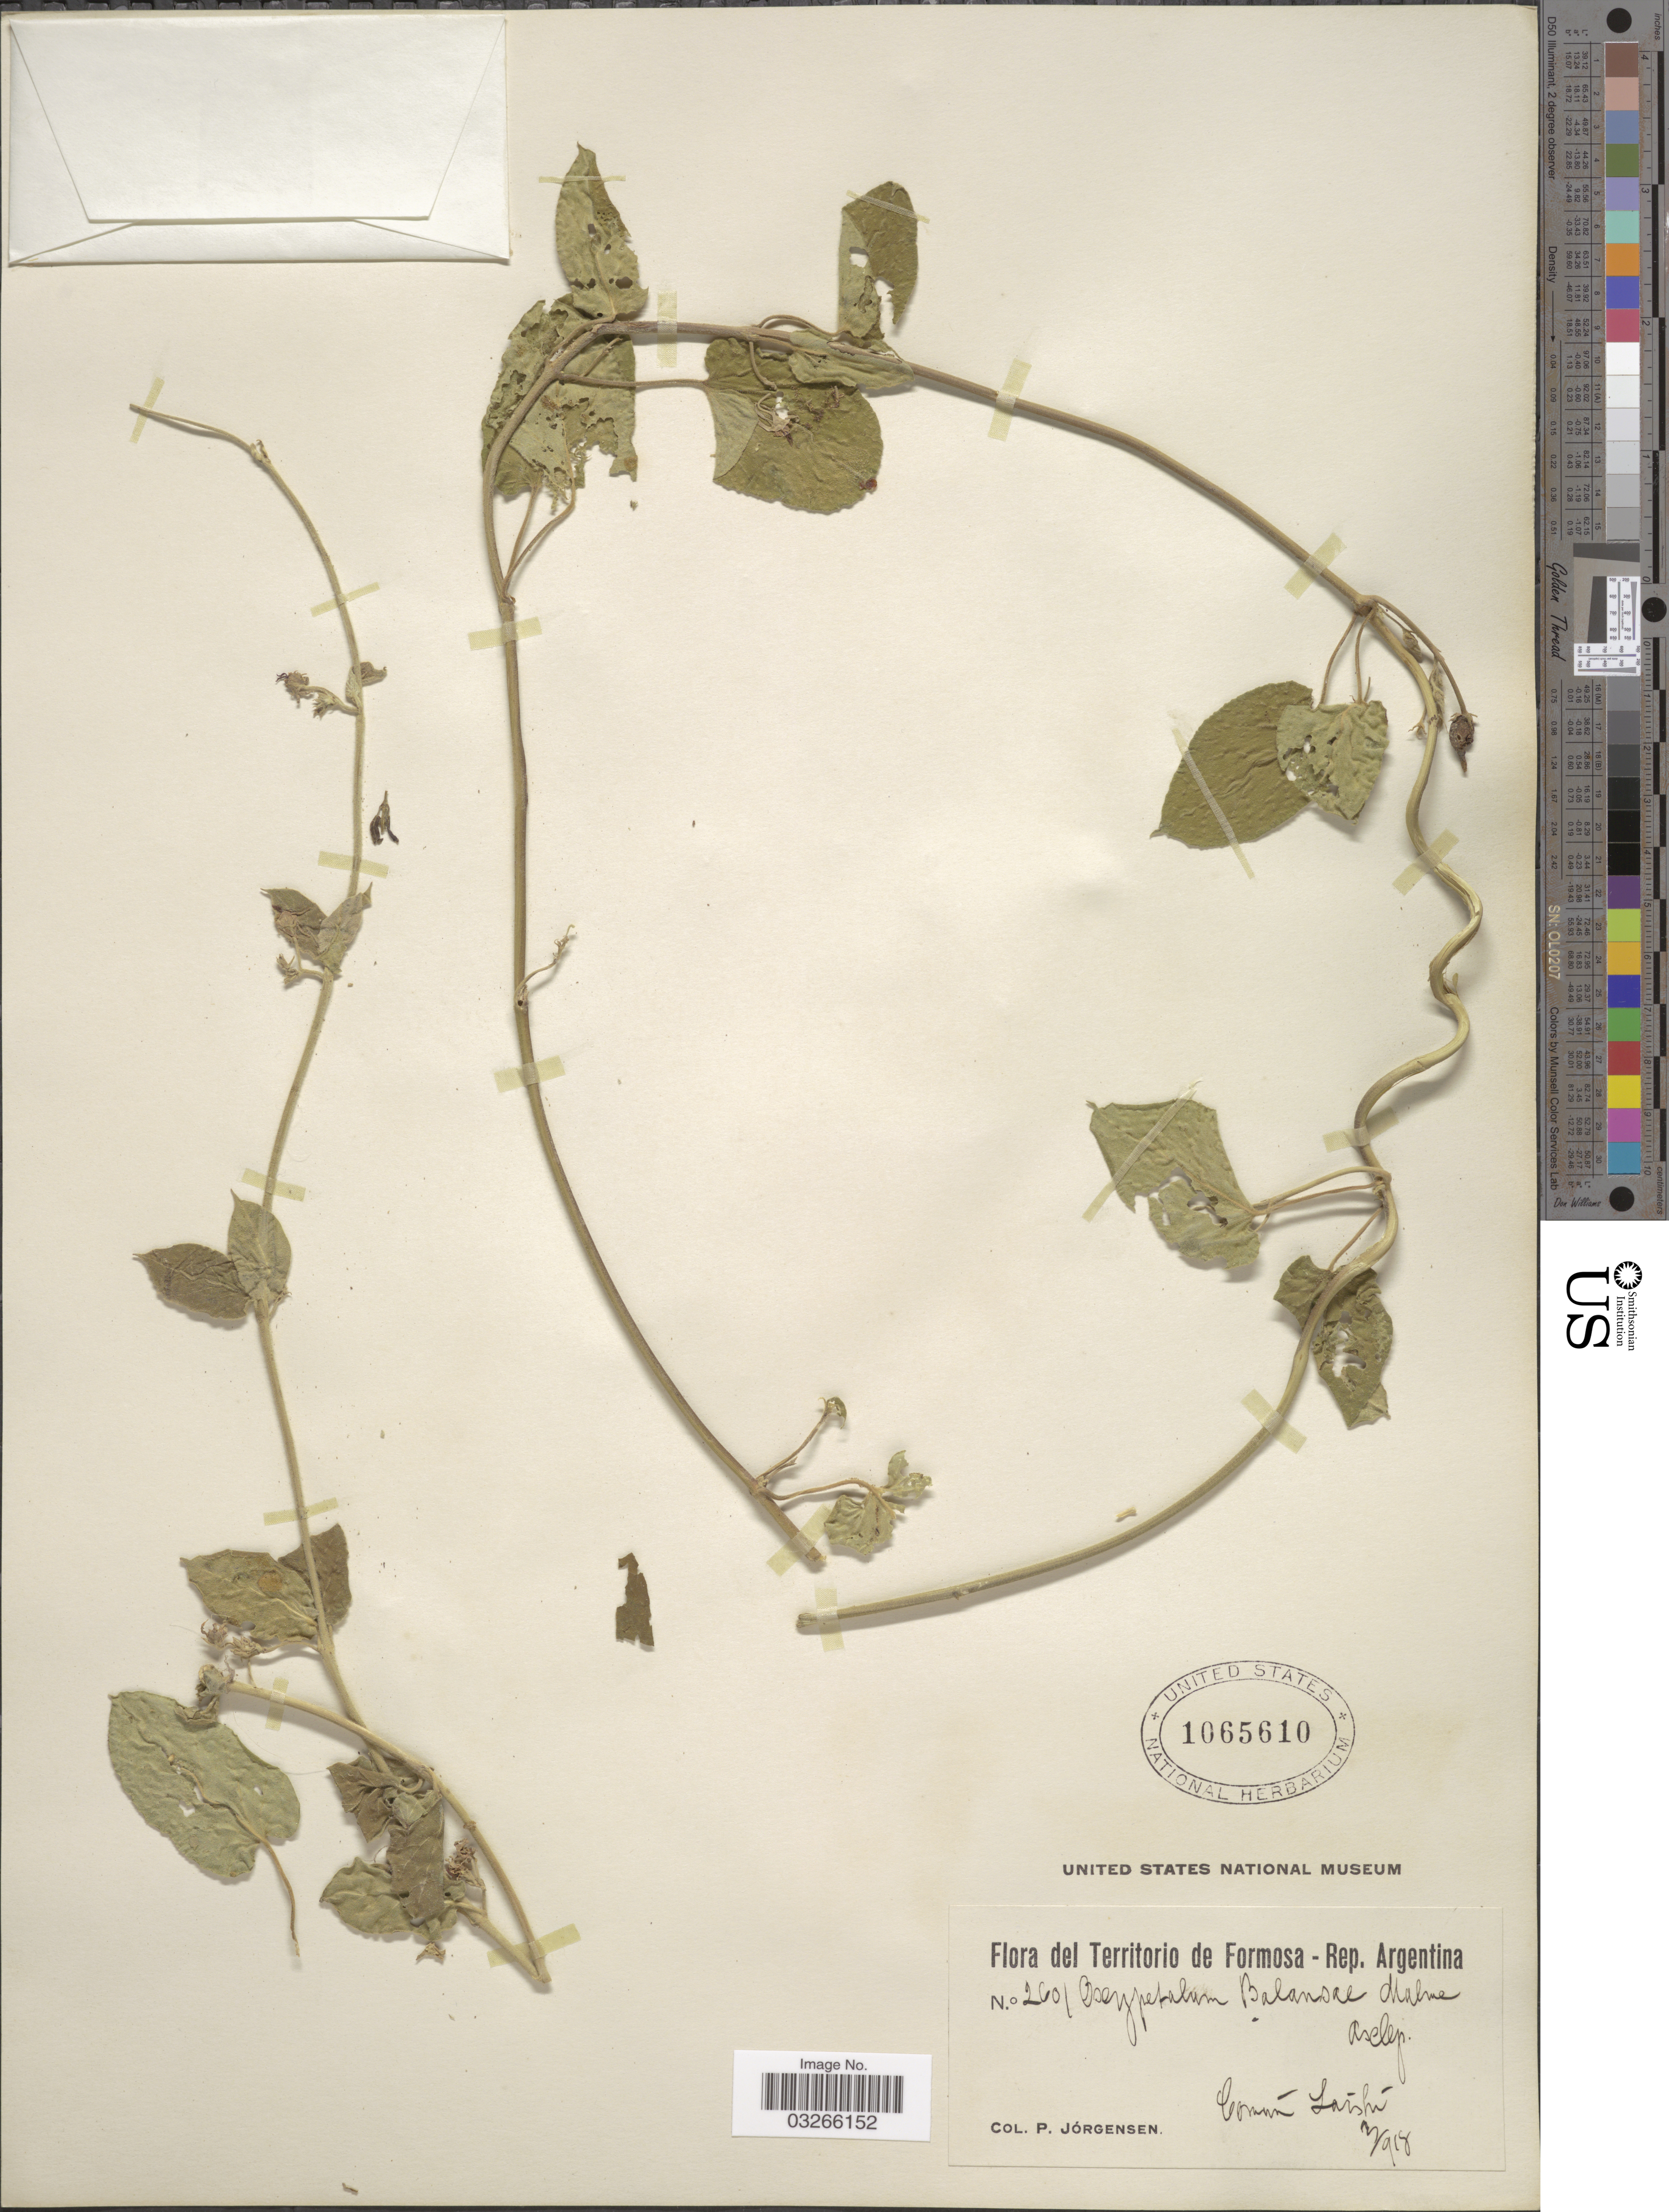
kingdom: Plantae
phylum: Tracheophyta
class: Magnoliopsida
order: Gentianales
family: Apocynaceae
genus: Oxypetalum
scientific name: Oxypetalum balansae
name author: Malme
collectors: P. Jörgensen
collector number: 2601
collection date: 1918-03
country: Argentina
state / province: Formosa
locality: Común Laishí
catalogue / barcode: US 1065610